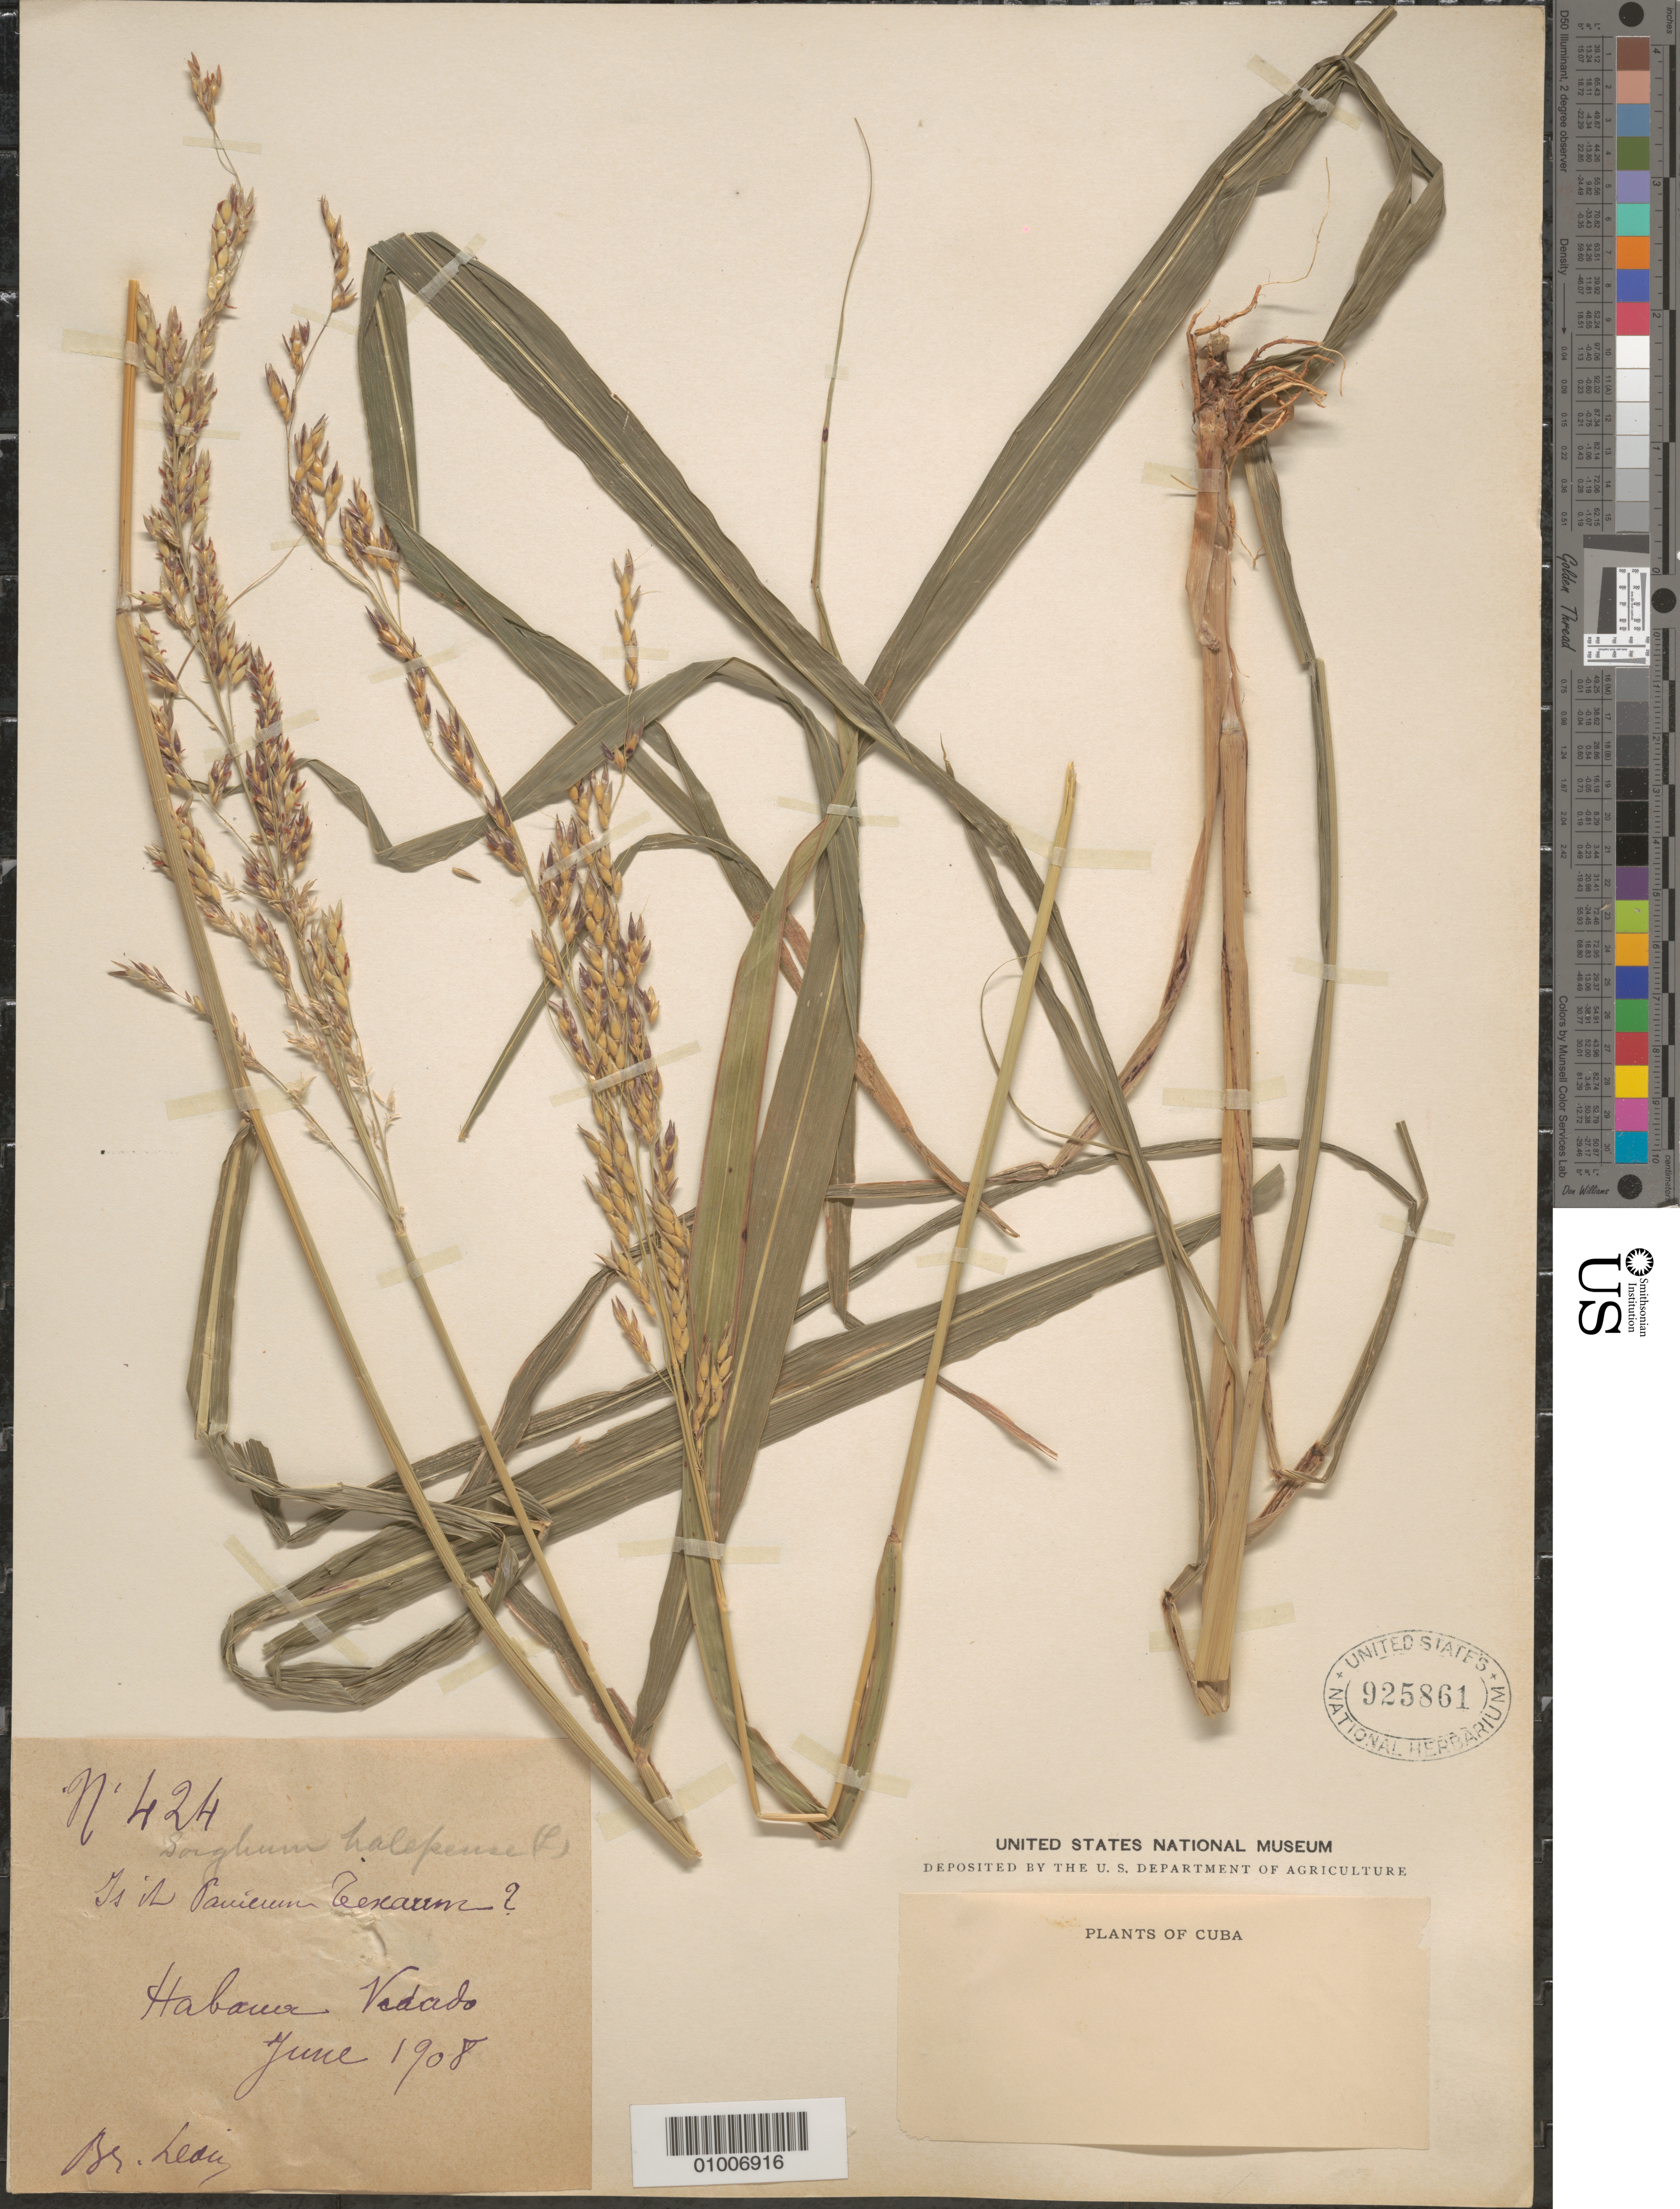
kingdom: Plantae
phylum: Tracheophyta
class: Liliopsida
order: Poales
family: Poaceae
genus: Sorghum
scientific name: Sorghum halepense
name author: (L.) Pers.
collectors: Bro. León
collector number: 424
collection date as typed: Jun 1908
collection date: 1908-06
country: Cuba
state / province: La Habana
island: Cuba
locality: La Habana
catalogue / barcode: US 925861